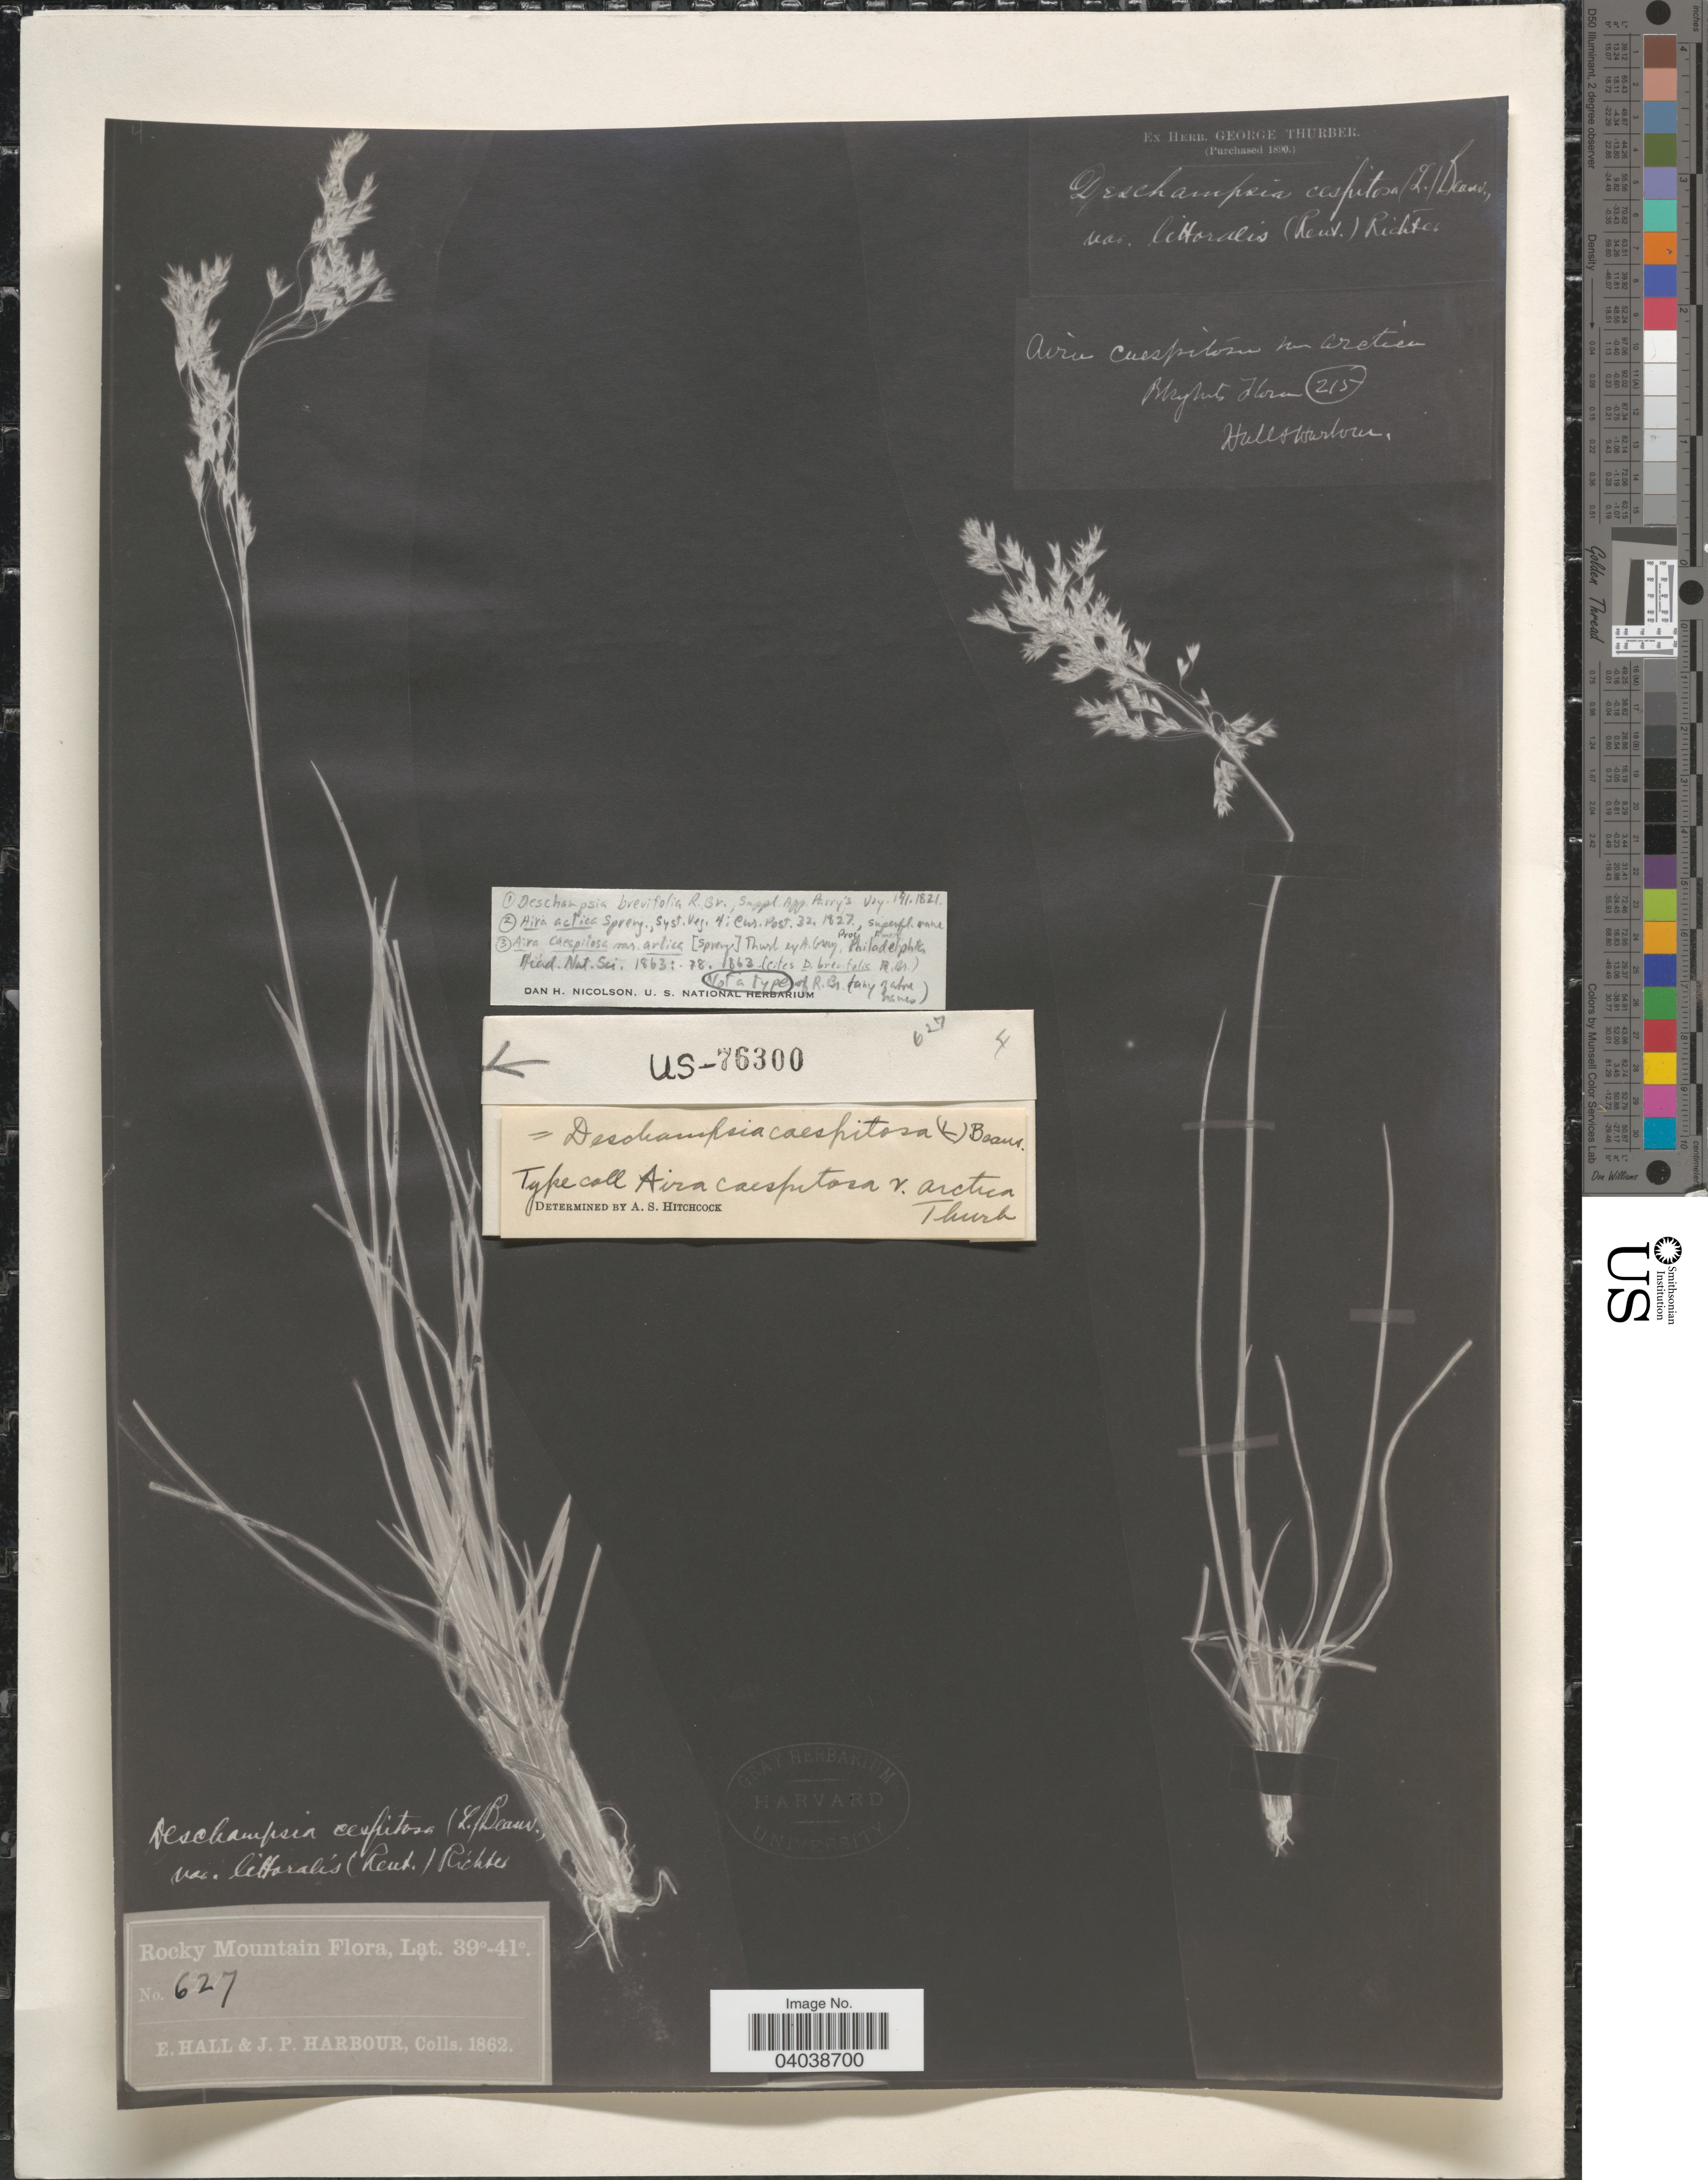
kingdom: Plantae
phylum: Tracheophyta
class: Liliopsida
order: Poales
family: Poaceae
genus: Deschampsia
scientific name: Deschampsia cespitosa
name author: (L.) P. Beauv.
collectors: E. Hall & J. Harbour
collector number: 627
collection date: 1862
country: United States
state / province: Colorado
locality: Rocky Mountain.